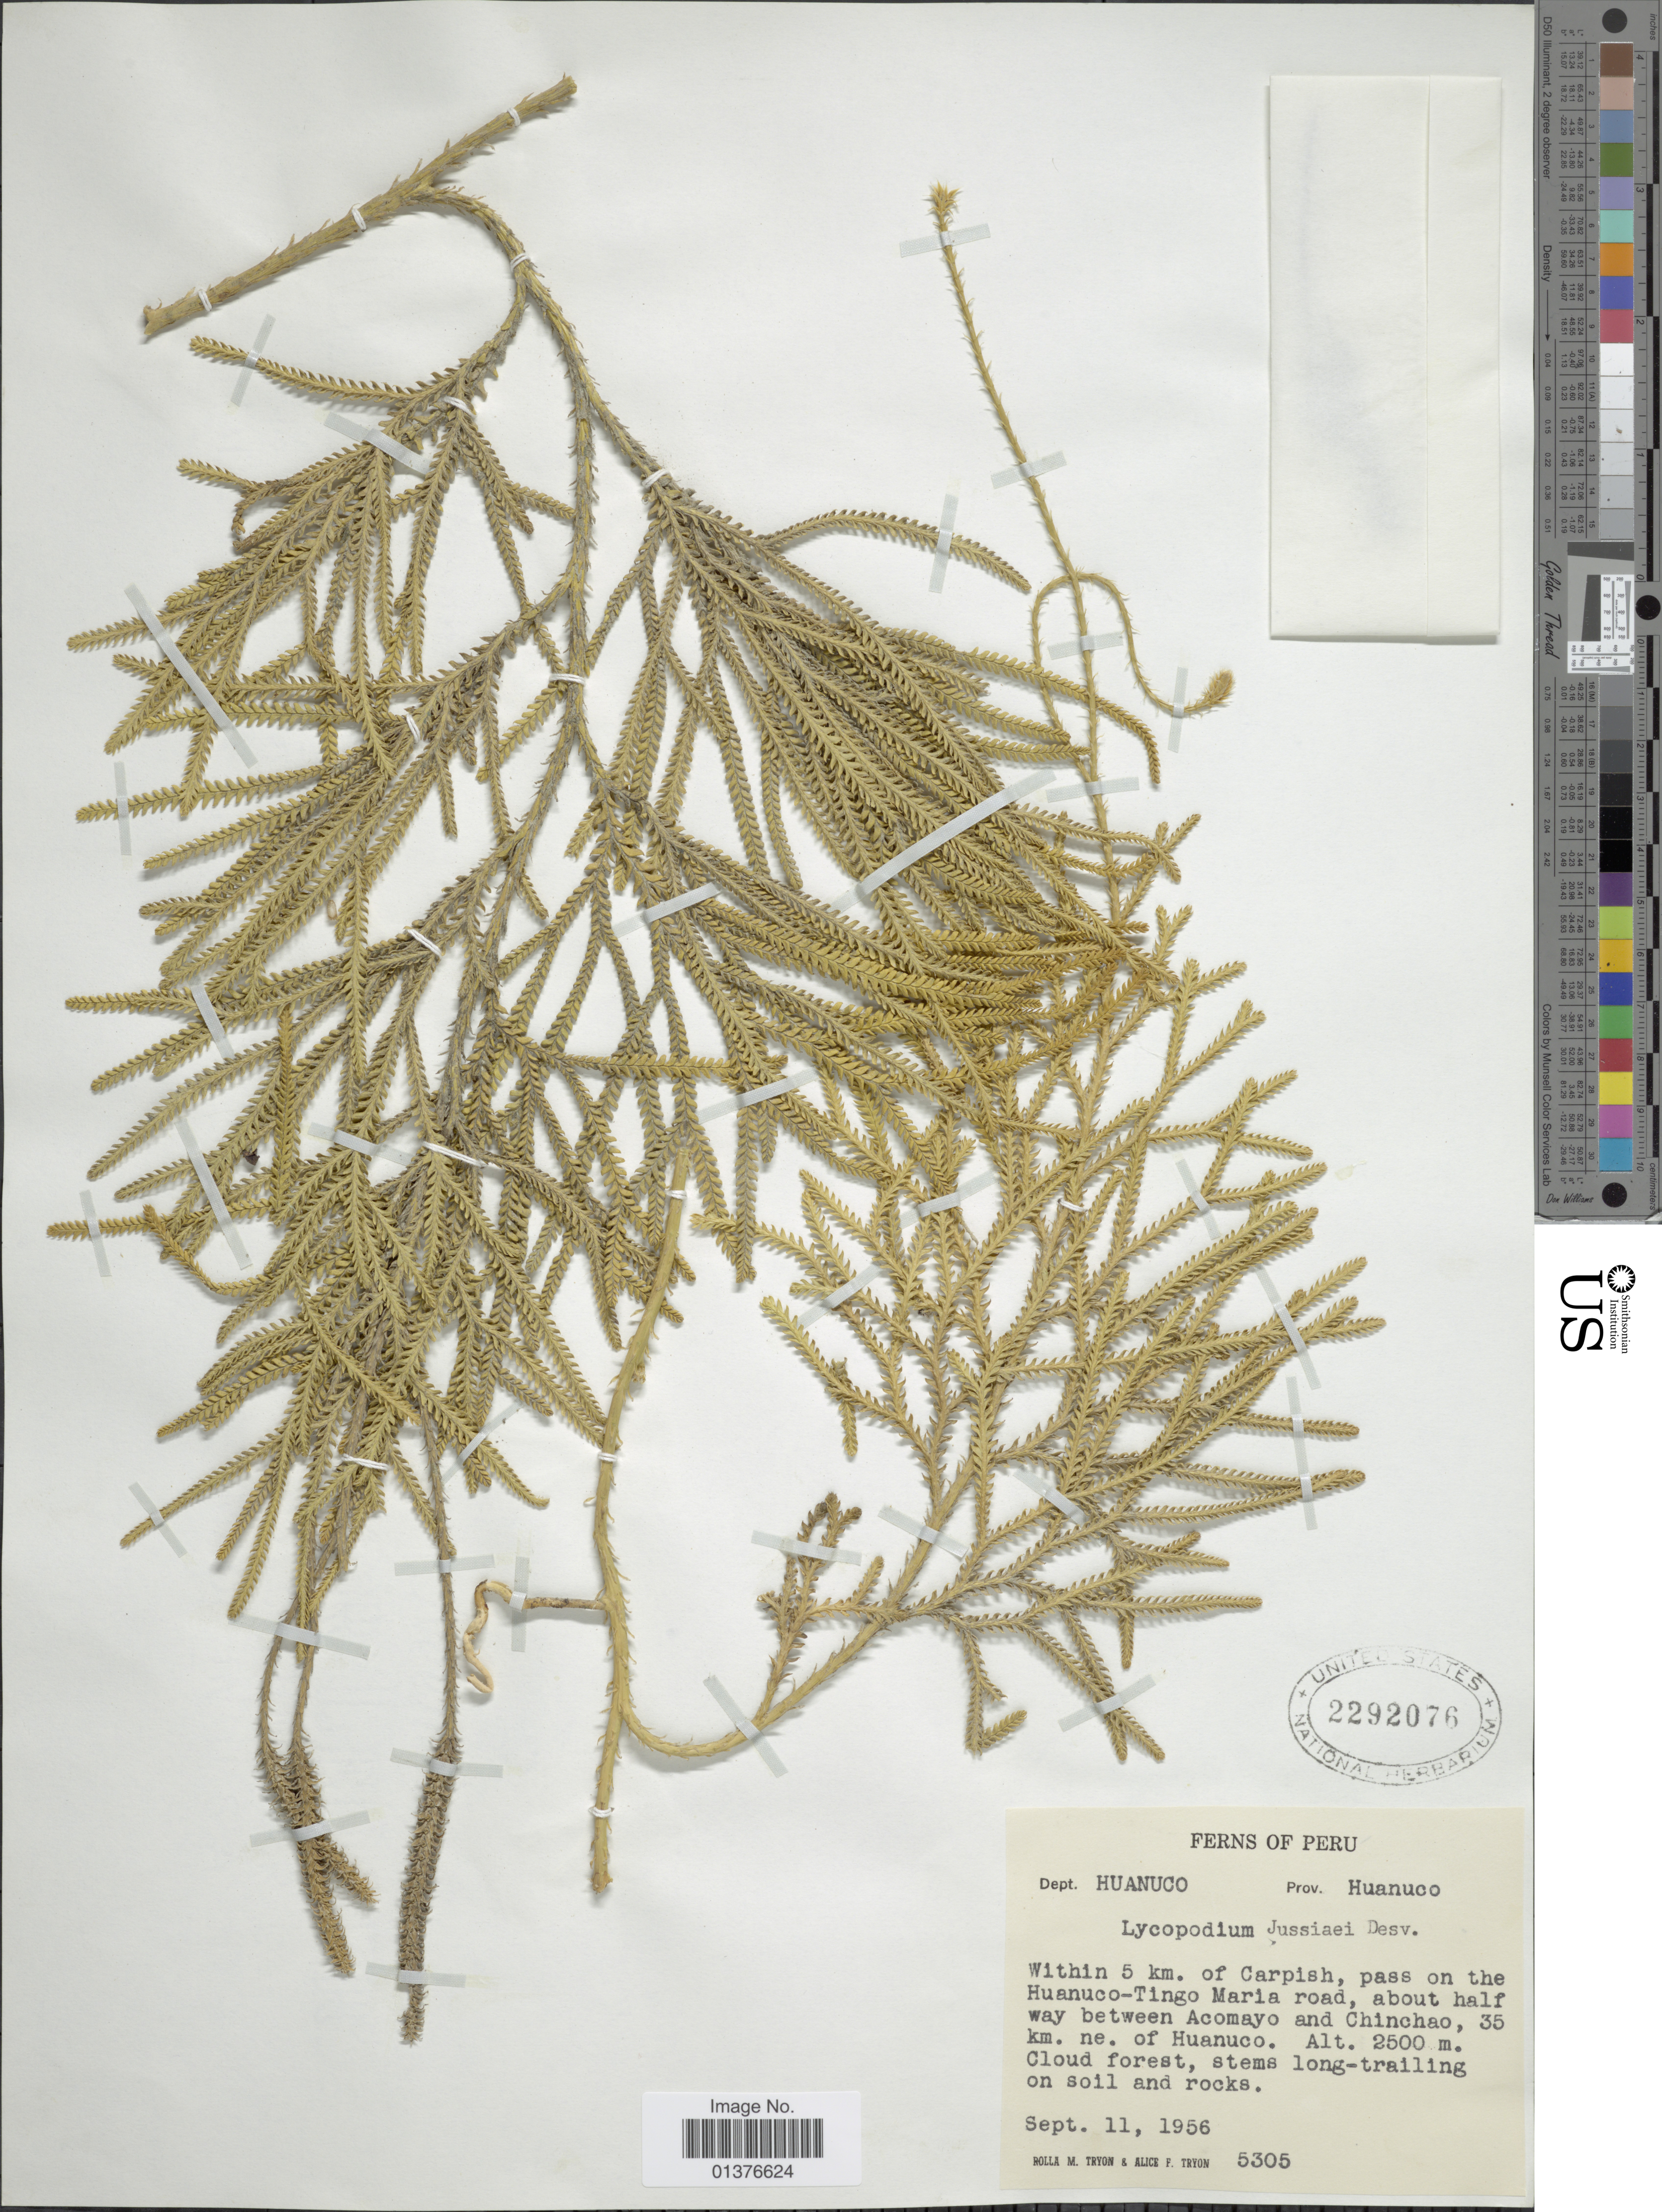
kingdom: Plantae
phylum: Tracheophyta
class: Lycopodiopsida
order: Lycopodiales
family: Lycopodiaceae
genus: Diphasium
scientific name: Diphasium jussiaei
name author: (Desv.) C. Presl ex Rothm.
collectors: R. M. Tryon & A. F. Tryon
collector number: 5305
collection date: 1956-09-11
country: Peru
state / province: Huánuco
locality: Within 5km of Carpish , pass on the Huanuco-Tingo Maria Road, about half way between Acomayo and Chinchao, 35km ne of Huanuco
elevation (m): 2500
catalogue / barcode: US 2292076